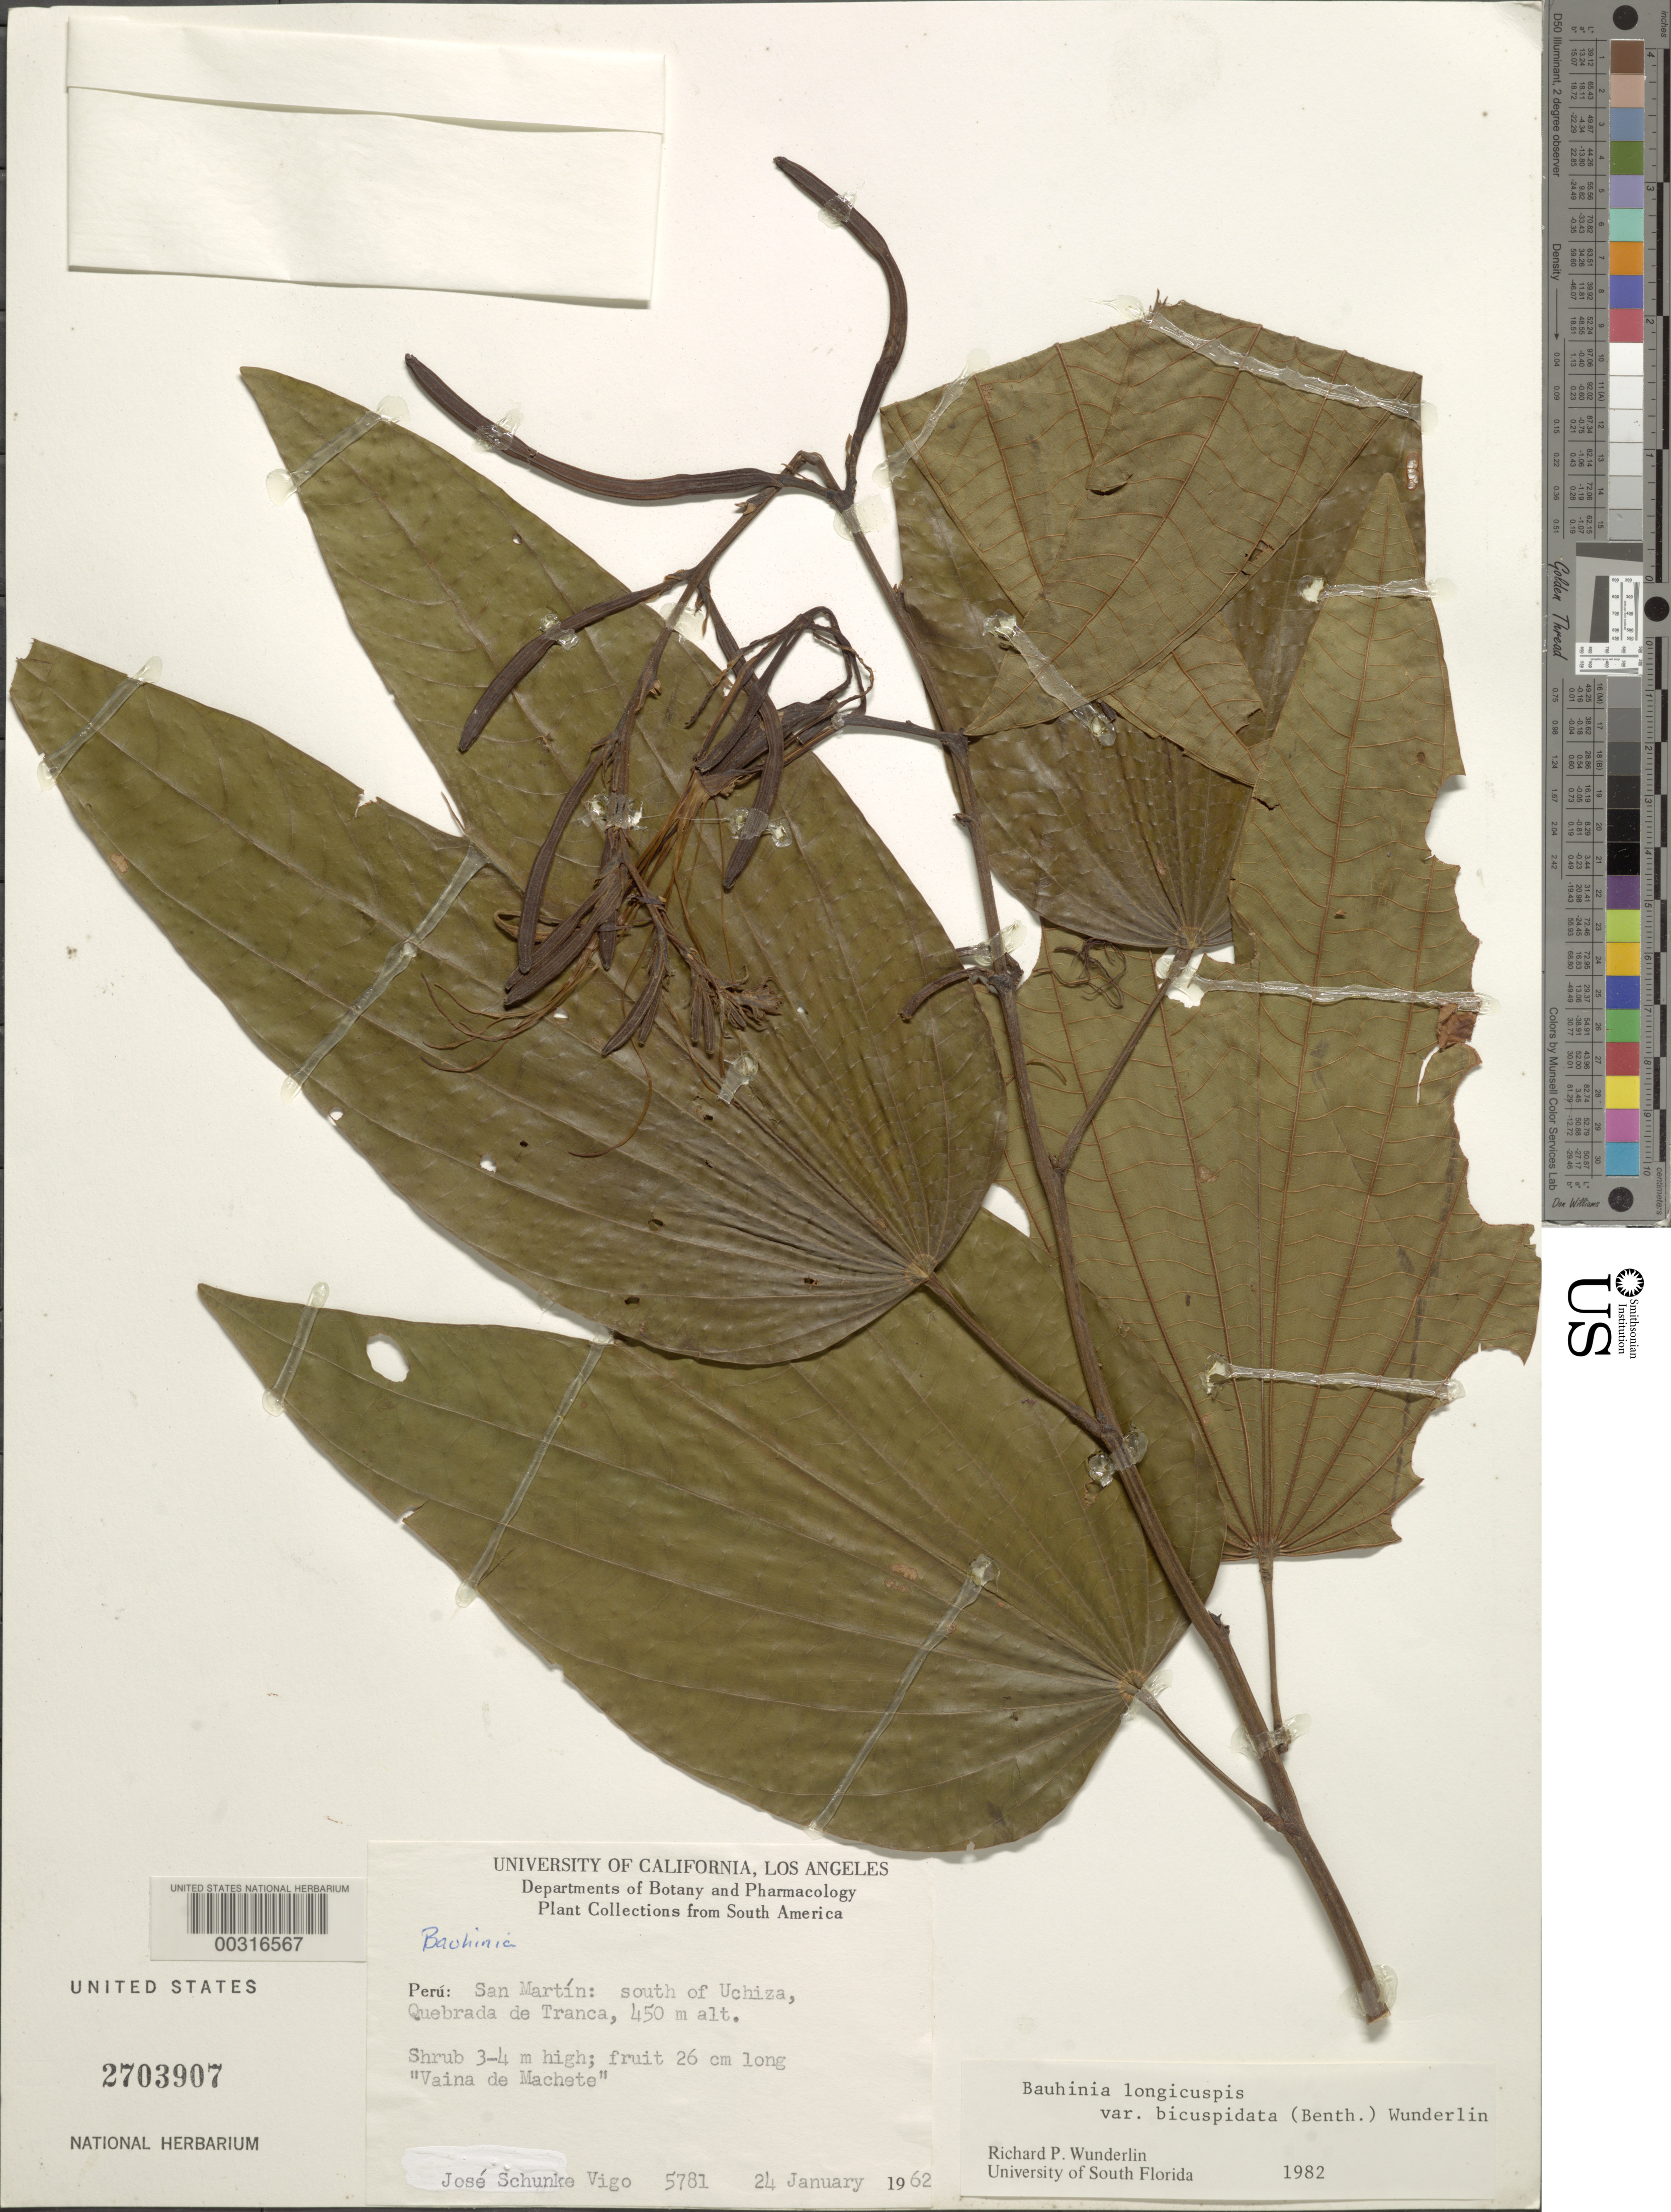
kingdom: Plantae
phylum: Tracheophyta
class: Magnoliopsida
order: Fabales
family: Fabaceae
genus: Bauhinia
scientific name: Bauhinia longicuspis var. bicuspidata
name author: (Benth.) Wunderlin ex G.P. Lewis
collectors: J. Schunke Vigo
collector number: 5781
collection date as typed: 24 Jan 1962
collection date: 1962-01-24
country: Peru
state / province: San Martín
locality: S of uchiza, quebrada de tranca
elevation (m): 450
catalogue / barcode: US 2703907